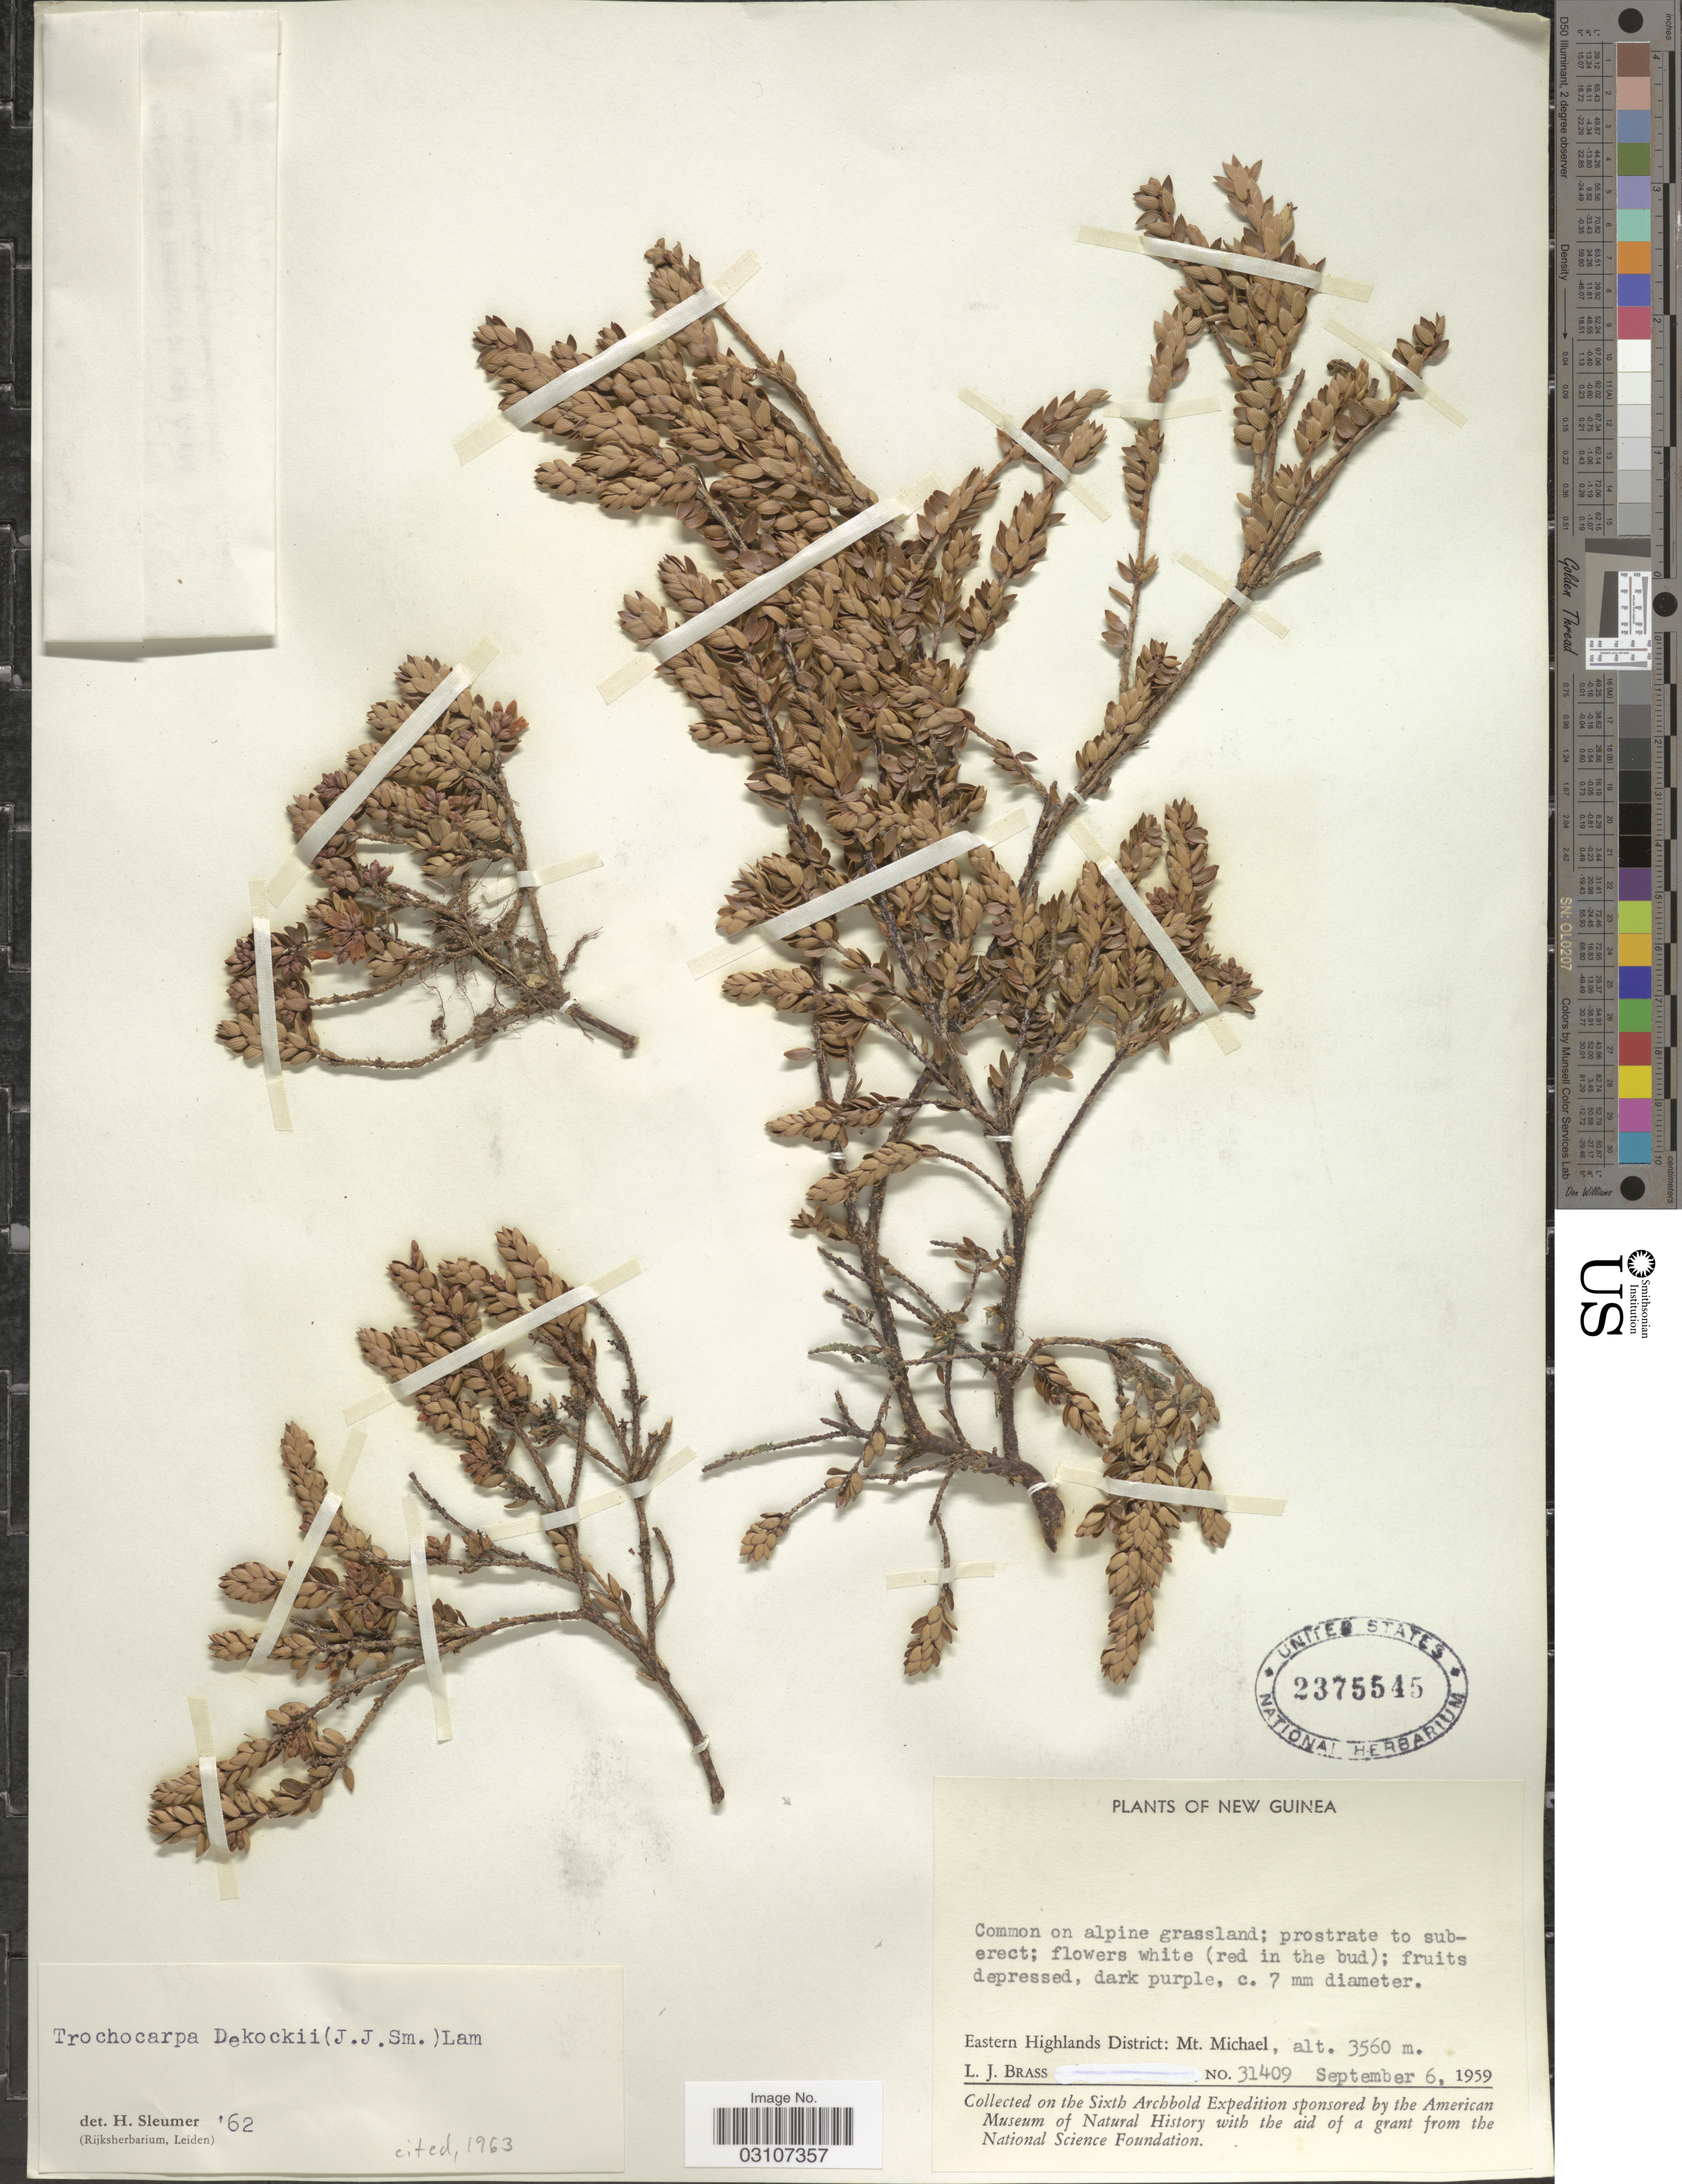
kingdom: Plantae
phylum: Tracheophyta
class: Magnoliopsida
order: Ericales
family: Ericaceae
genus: Trochocarpa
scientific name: Trochocarpa dekockii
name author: (J.J. Sm.) H.J. Lam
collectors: L. J. Brass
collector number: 31409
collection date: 1959-09-06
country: Papua New Guinea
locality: New Guinea. Eastern Highlands District: Mt. Michael.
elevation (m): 3560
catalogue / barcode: US 2375545